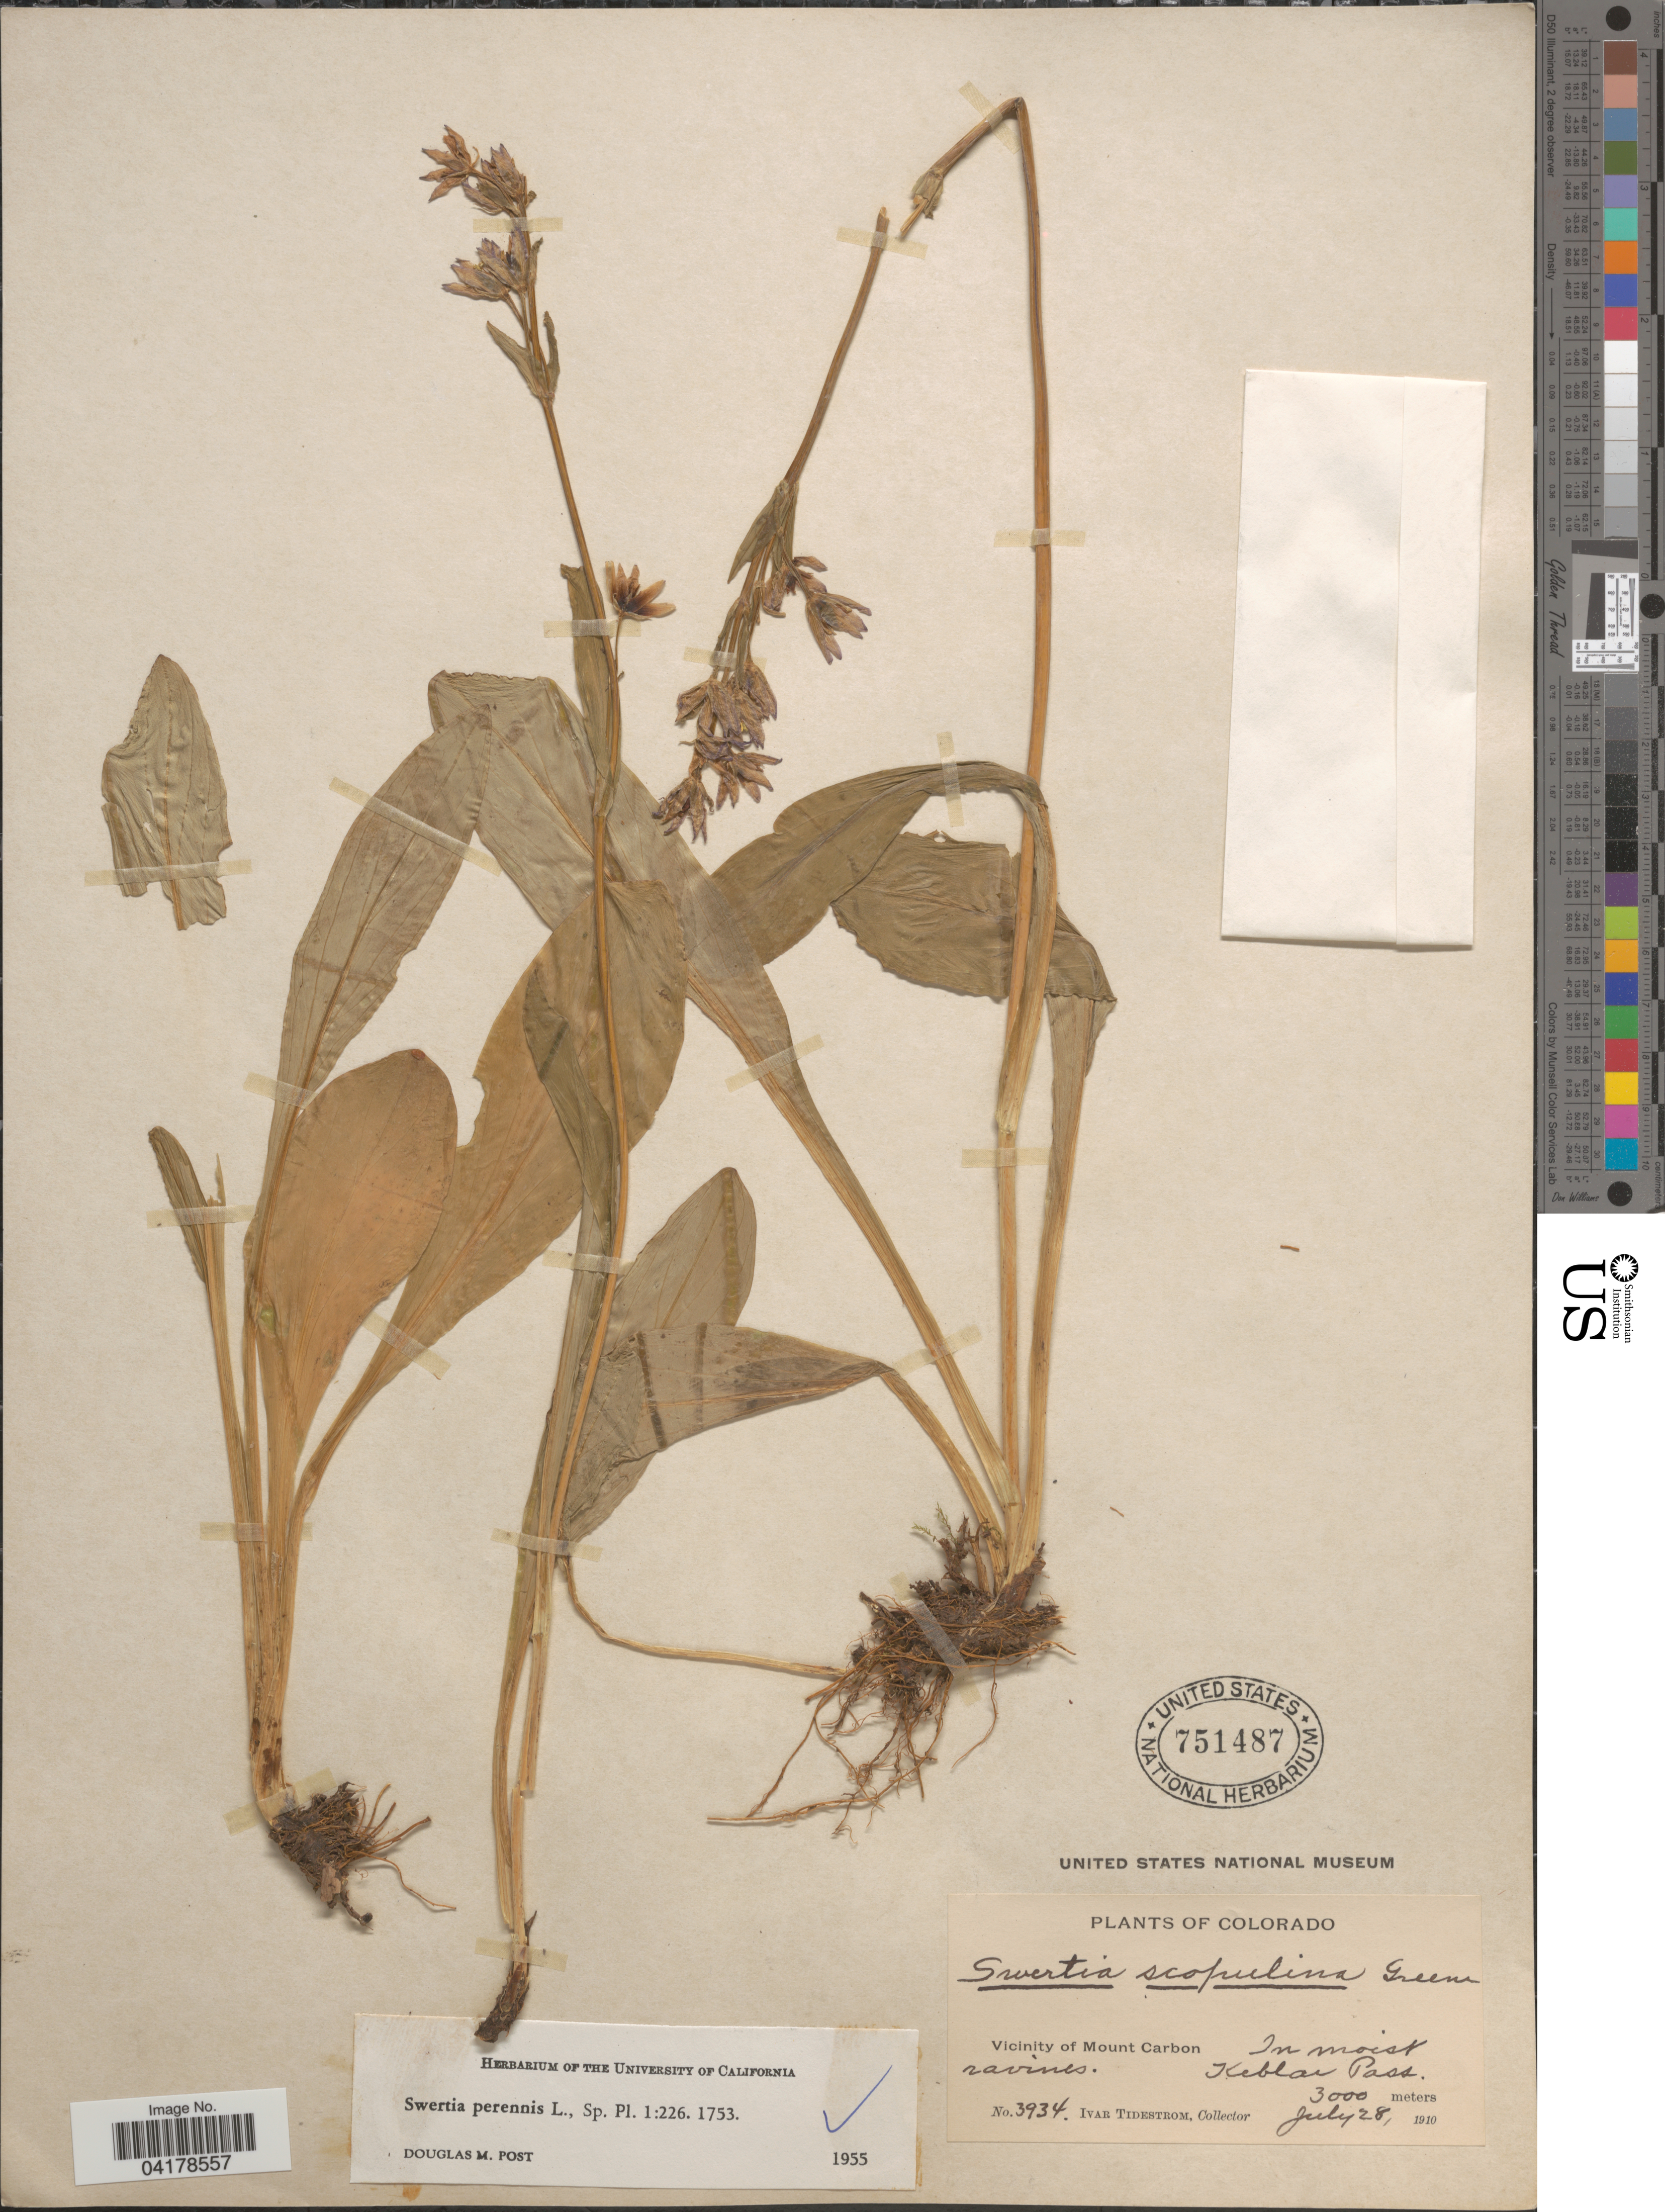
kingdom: Plantae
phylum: Tracheophyta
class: Magnoliopsida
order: Gentianales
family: Gentianaceae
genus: Swertia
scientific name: Swertia perennis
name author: L.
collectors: I. F. Tidestrom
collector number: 3934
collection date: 1910-07-28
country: United States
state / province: Colorado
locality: Vicinity of Mount Carbon. Keblar Pass.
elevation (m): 3000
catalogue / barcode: US 751487